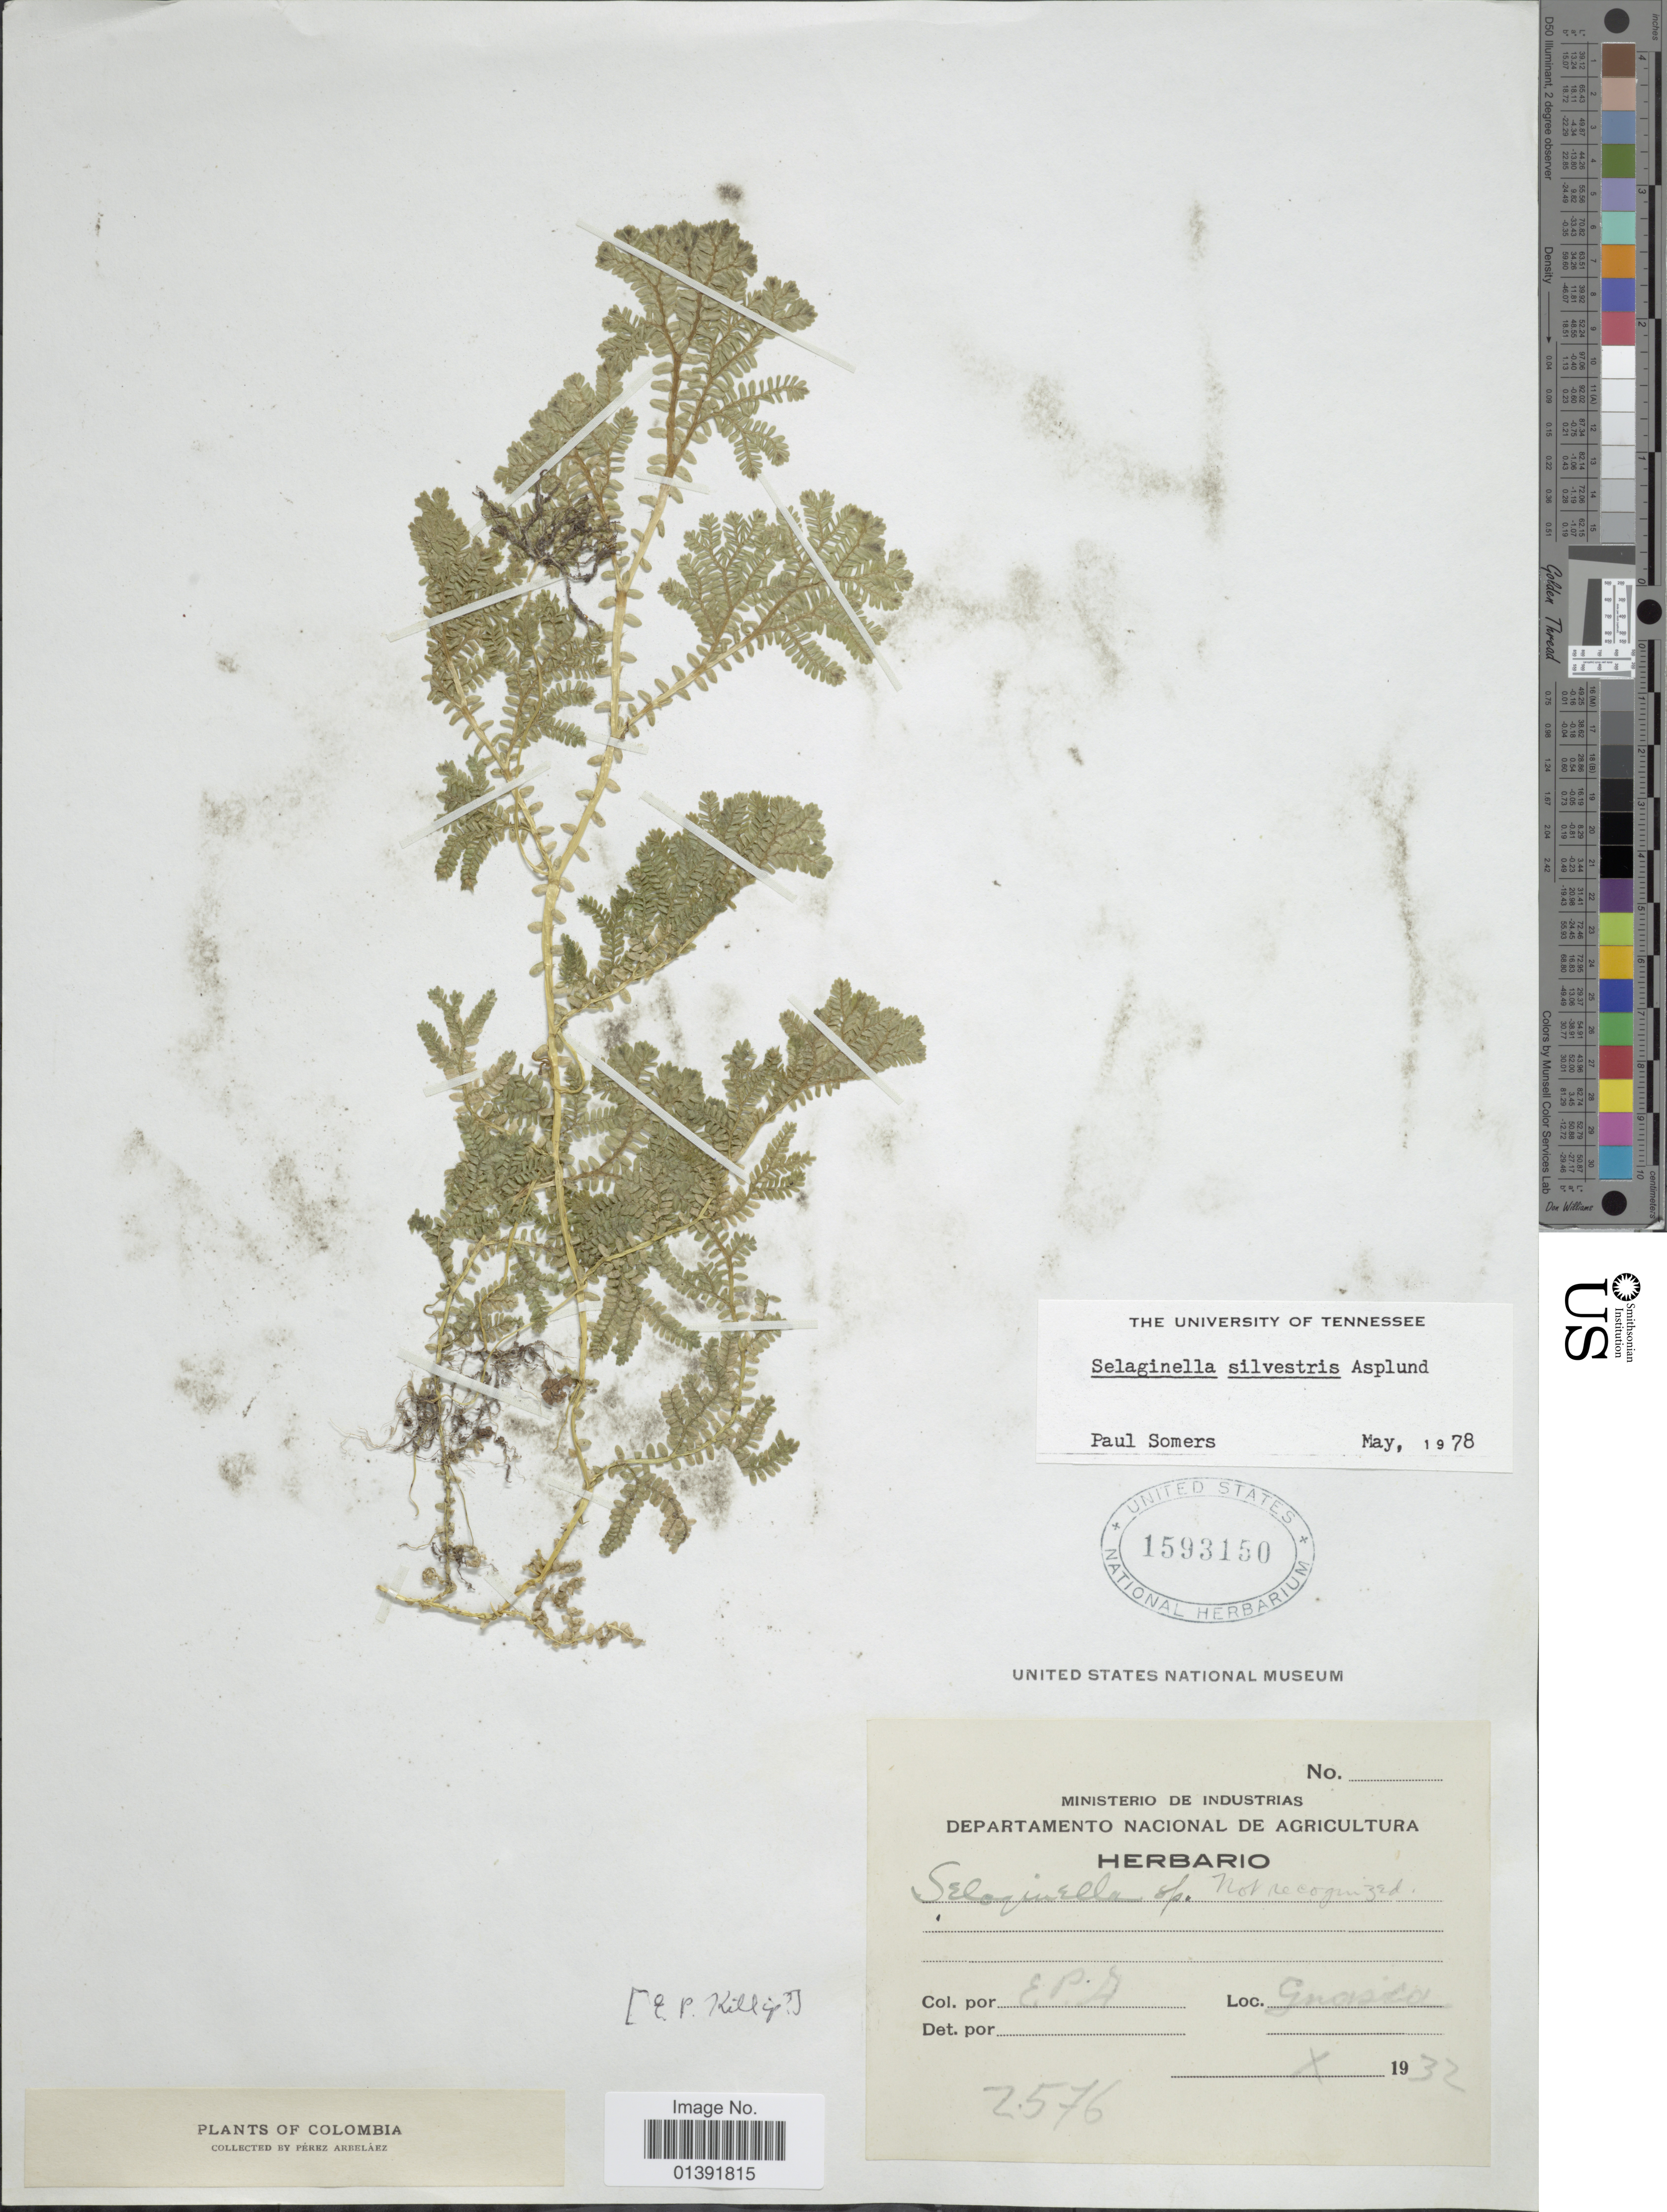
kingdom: Plantae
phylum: Tracheophyta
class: Lycopodiopsida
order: Selaginellales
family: Selaginellaceae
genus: Selaginella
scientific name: Selaginella silvestris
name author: Aspl.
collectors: E. P. Killip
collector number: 2576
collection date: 1932-10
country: Colombia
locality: Guasca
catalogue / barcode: US 1593150